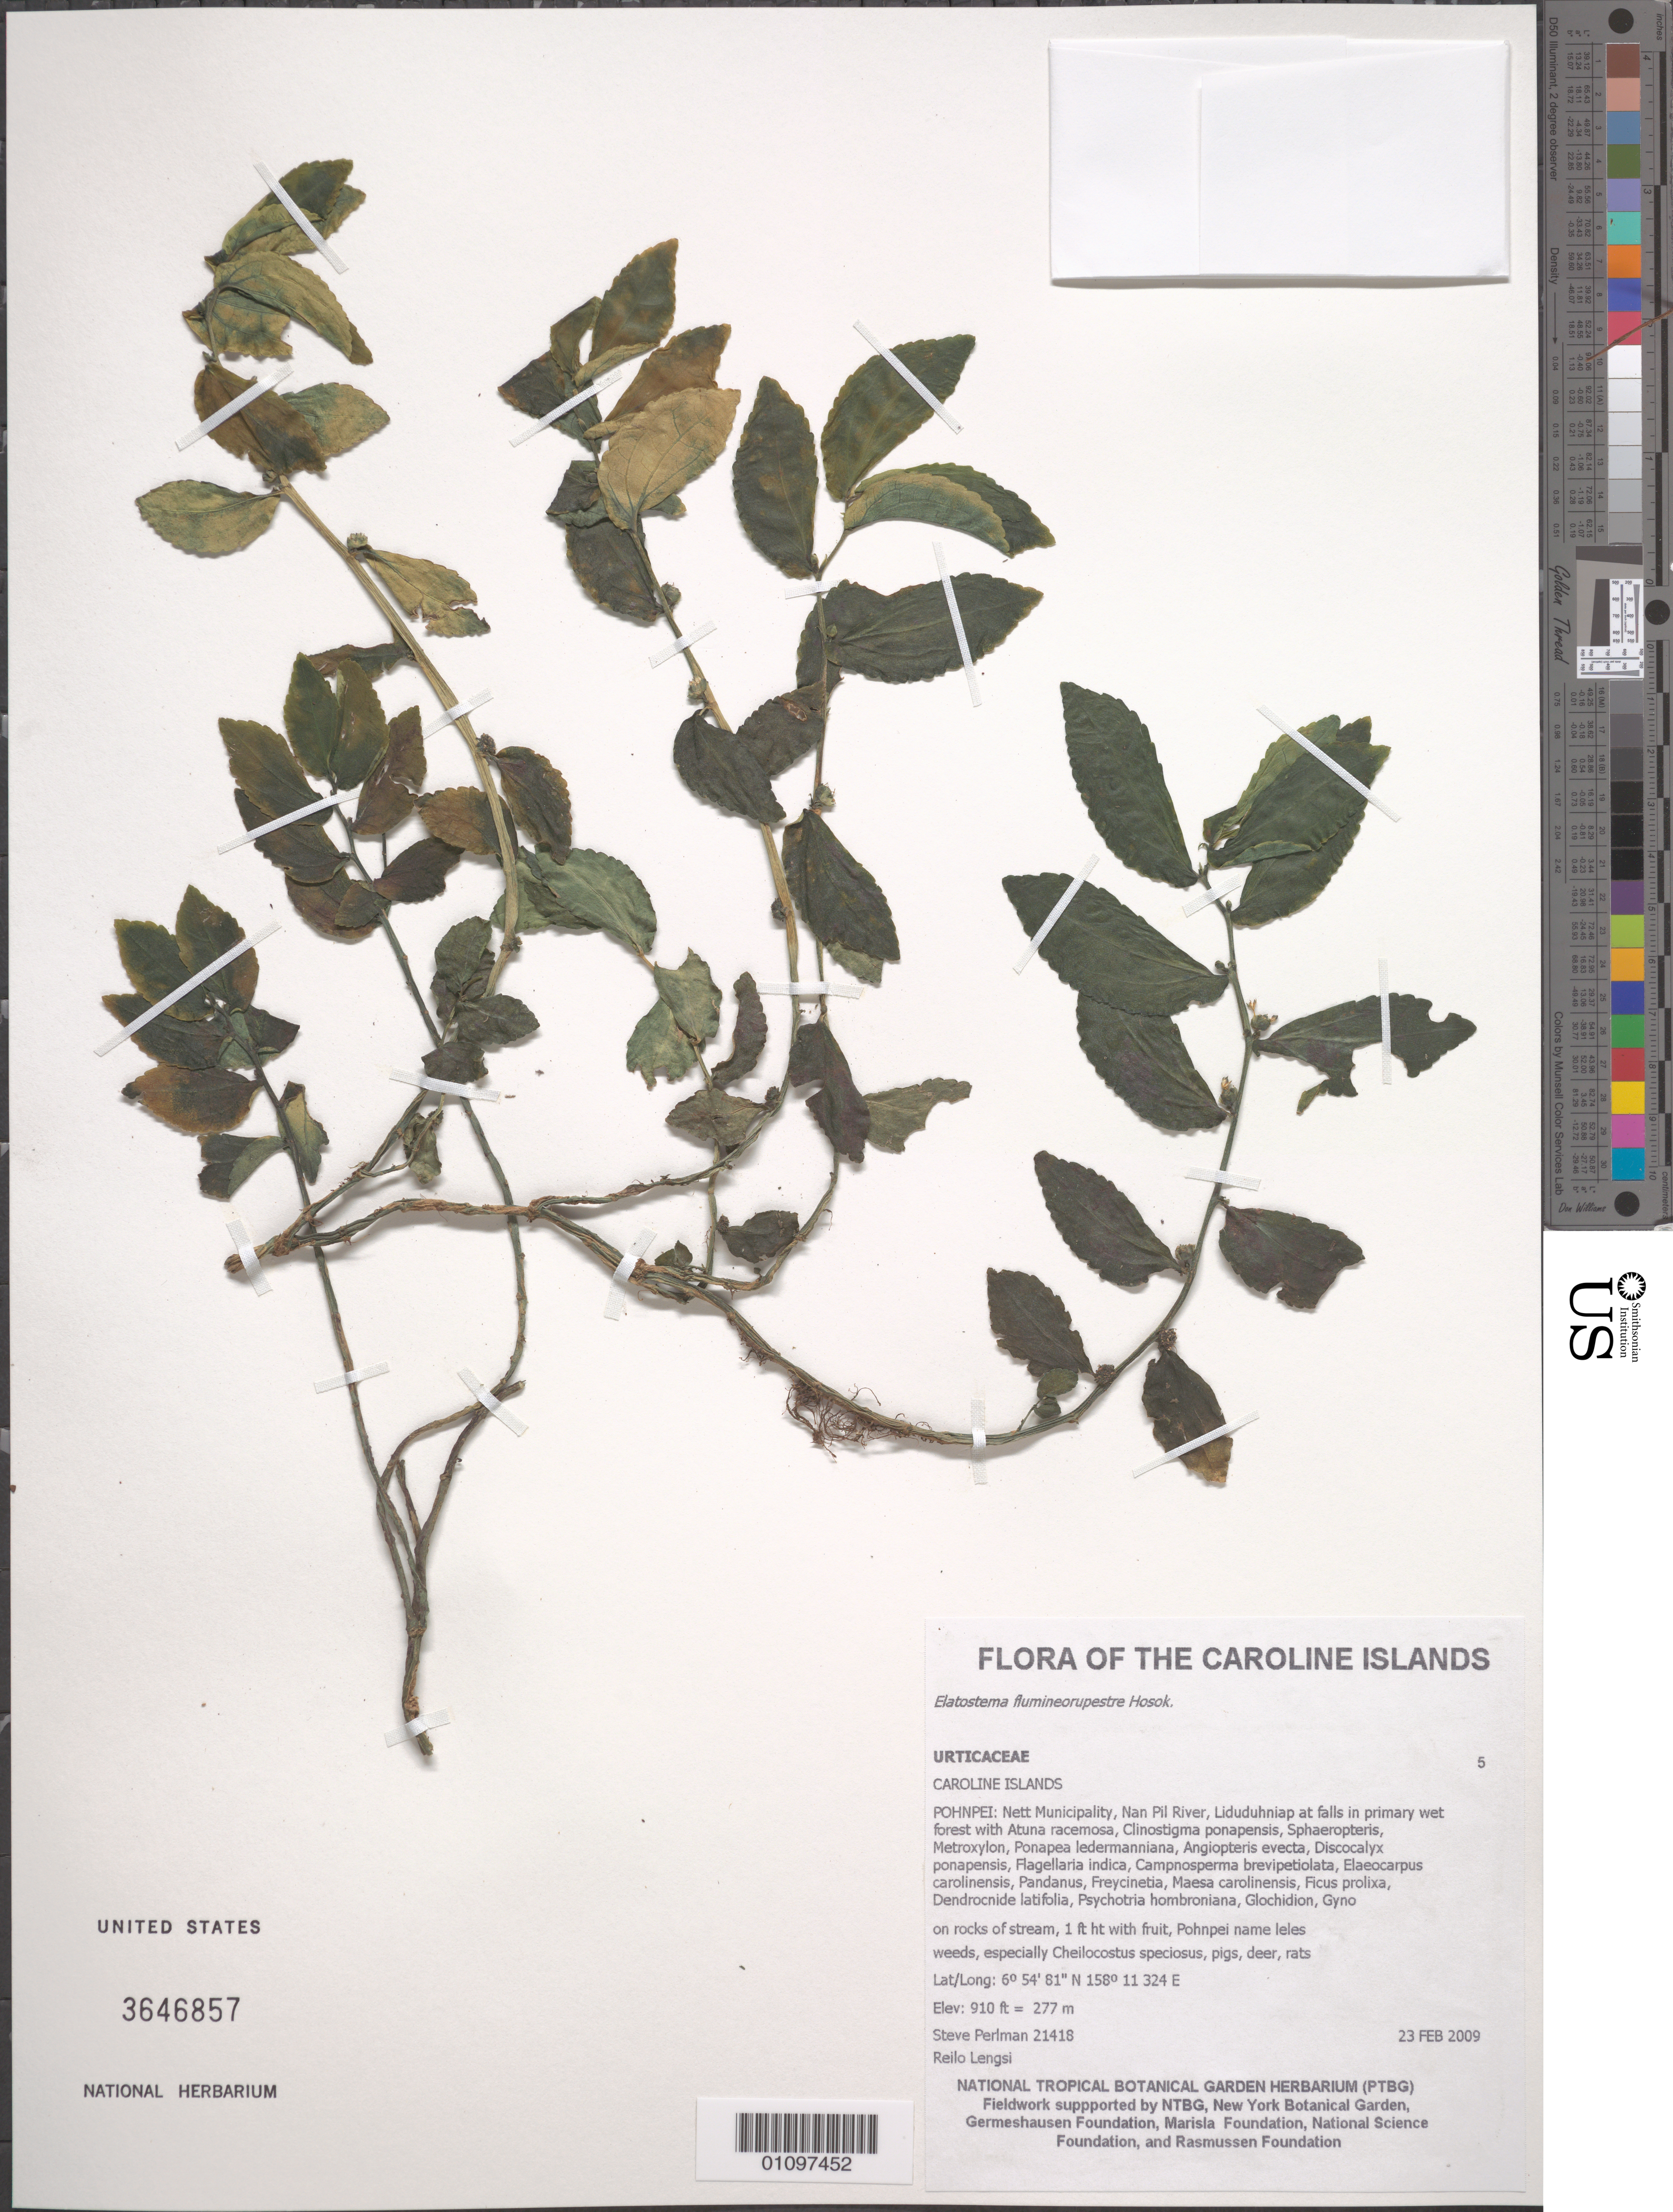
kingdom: Plantae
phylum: Tracheophyta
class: Magnoliopsida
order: Rosales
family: Urticaceae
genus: Elatostema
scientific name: Elatostema flumineo-rupestre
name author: Hosok.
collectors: S. P. Perlman & R. Lengsi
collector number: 21418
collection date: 2009-02-23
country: Micronesia, Federated States of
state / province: Pohnpei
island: Pohnpei [Ponape]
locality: Nett Municipality, Nan Pil River, Liduduhniap to fall.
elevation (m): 277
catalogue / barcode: US 3646857